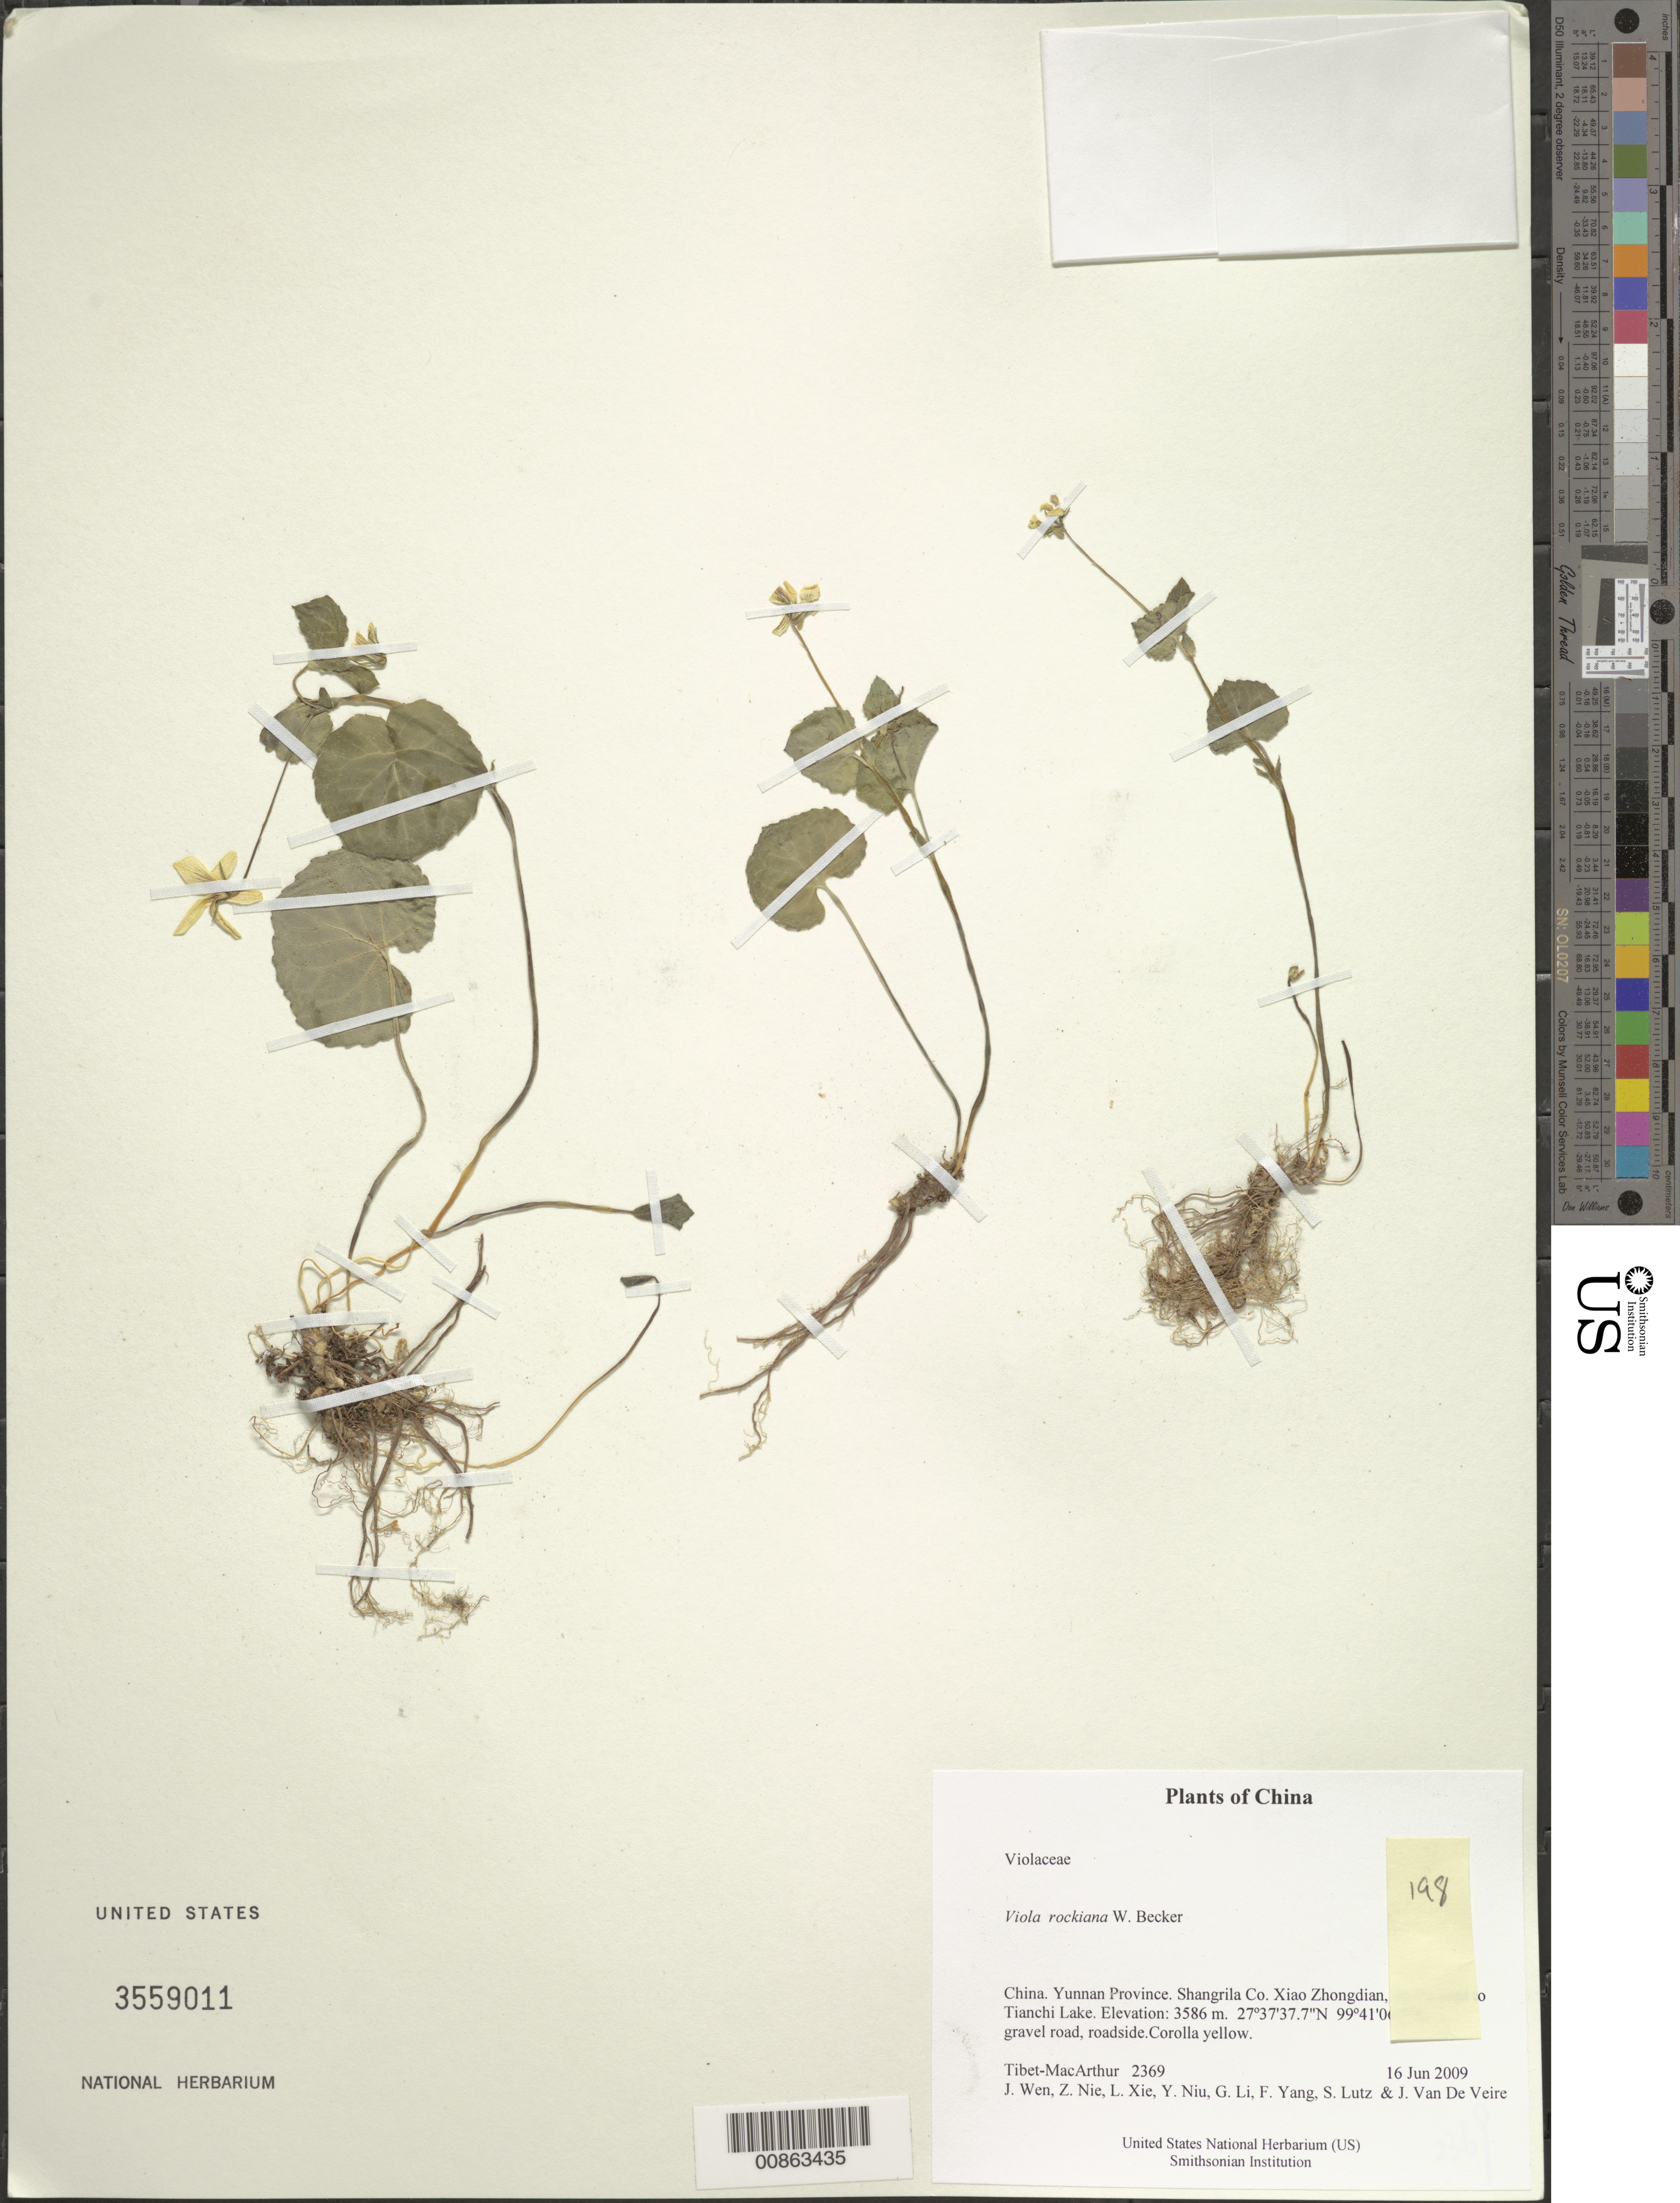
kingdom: Plantae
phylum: Tracheophyta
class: Magnoliopsida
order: Malpighiales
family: Violaceae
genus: Viola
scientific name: Viola rockiana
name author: W. Becker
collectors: Tibet-MacArthur, J. Wen, Z. Nie, L. Xie, Y. Niu, G. Li, F. Yang, S. Lutz & J. Van De Veire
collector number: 2369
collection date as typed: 16 Jun 2009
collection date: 2009-06-16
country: China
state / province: Yunnan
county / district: Shangrila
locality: Xiao Zhongdian, on the road to Tianchi Lake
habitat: gravel road, roadside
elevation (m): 3586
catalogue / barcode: US 3559011